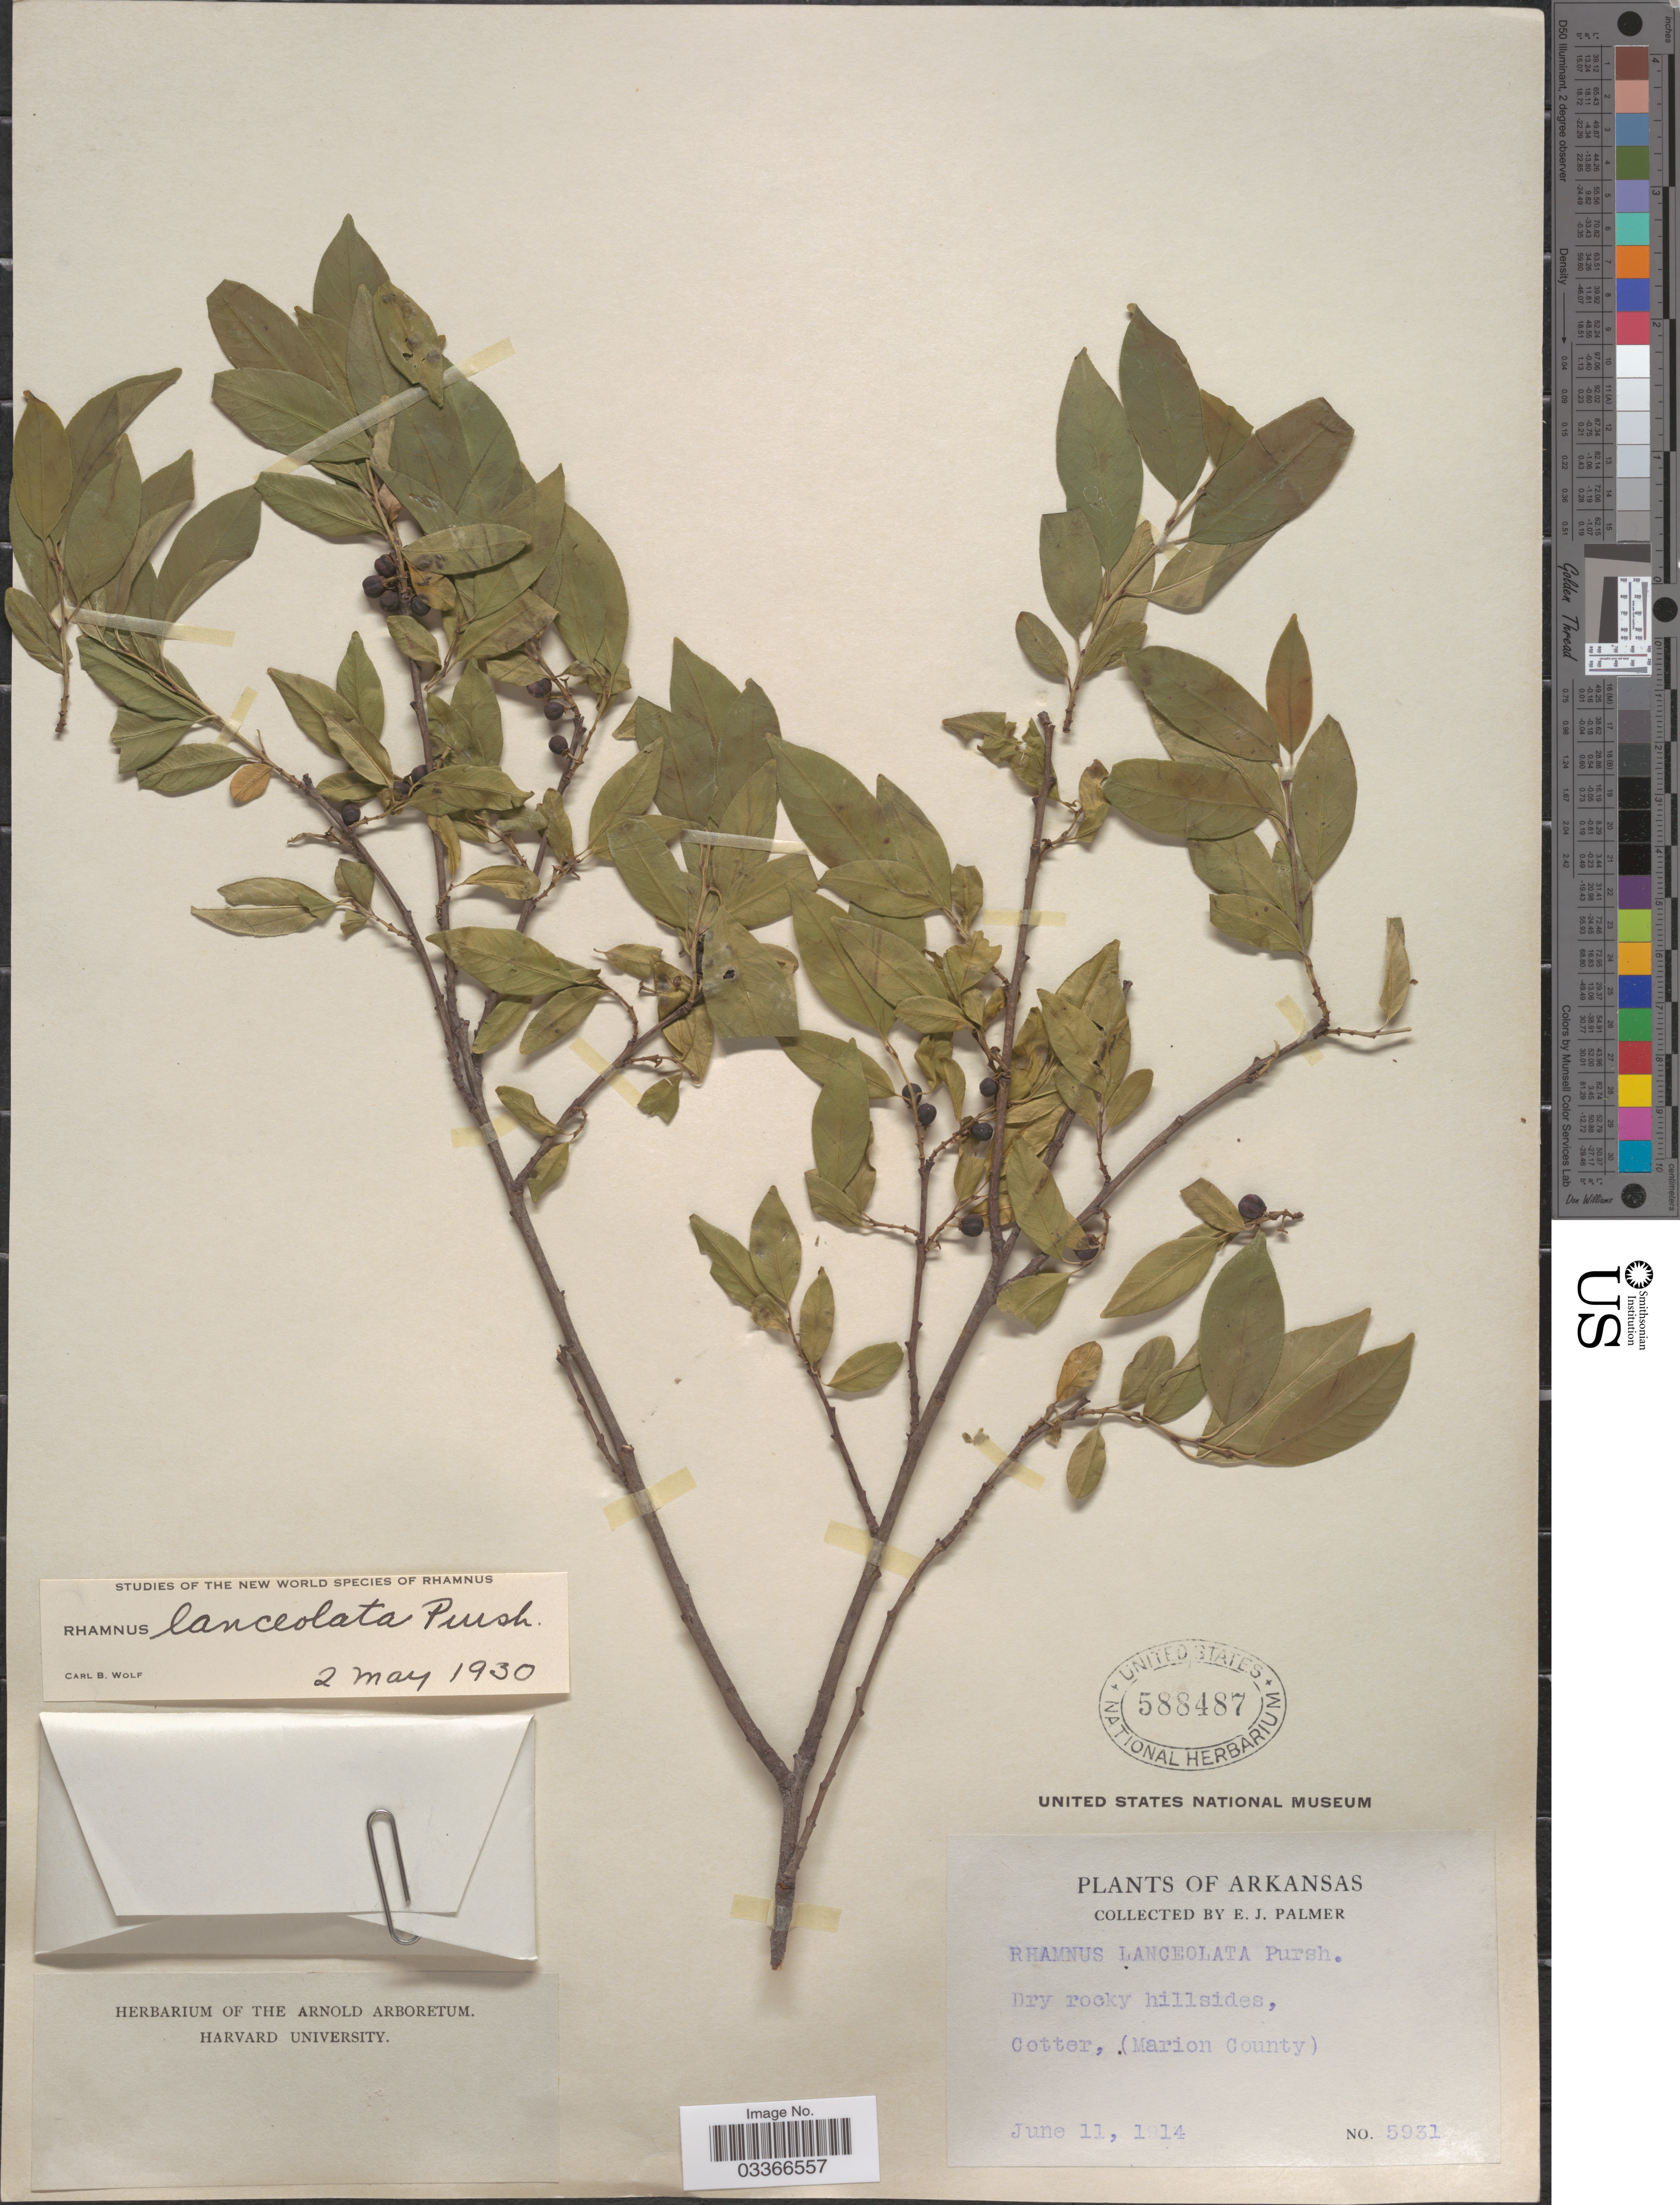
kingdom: Plantae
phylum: Tracheophyta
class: Magnoliopsida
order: Rosales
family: Rhamnaceae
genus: Rhamnus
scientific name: Rhamnus lanceolata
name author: Pursh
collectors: E. J. Palmer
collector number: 5931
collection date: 1914-06-11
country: United States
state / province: Arkansas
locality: Cotter, (Marion County).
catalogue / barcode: US 588487